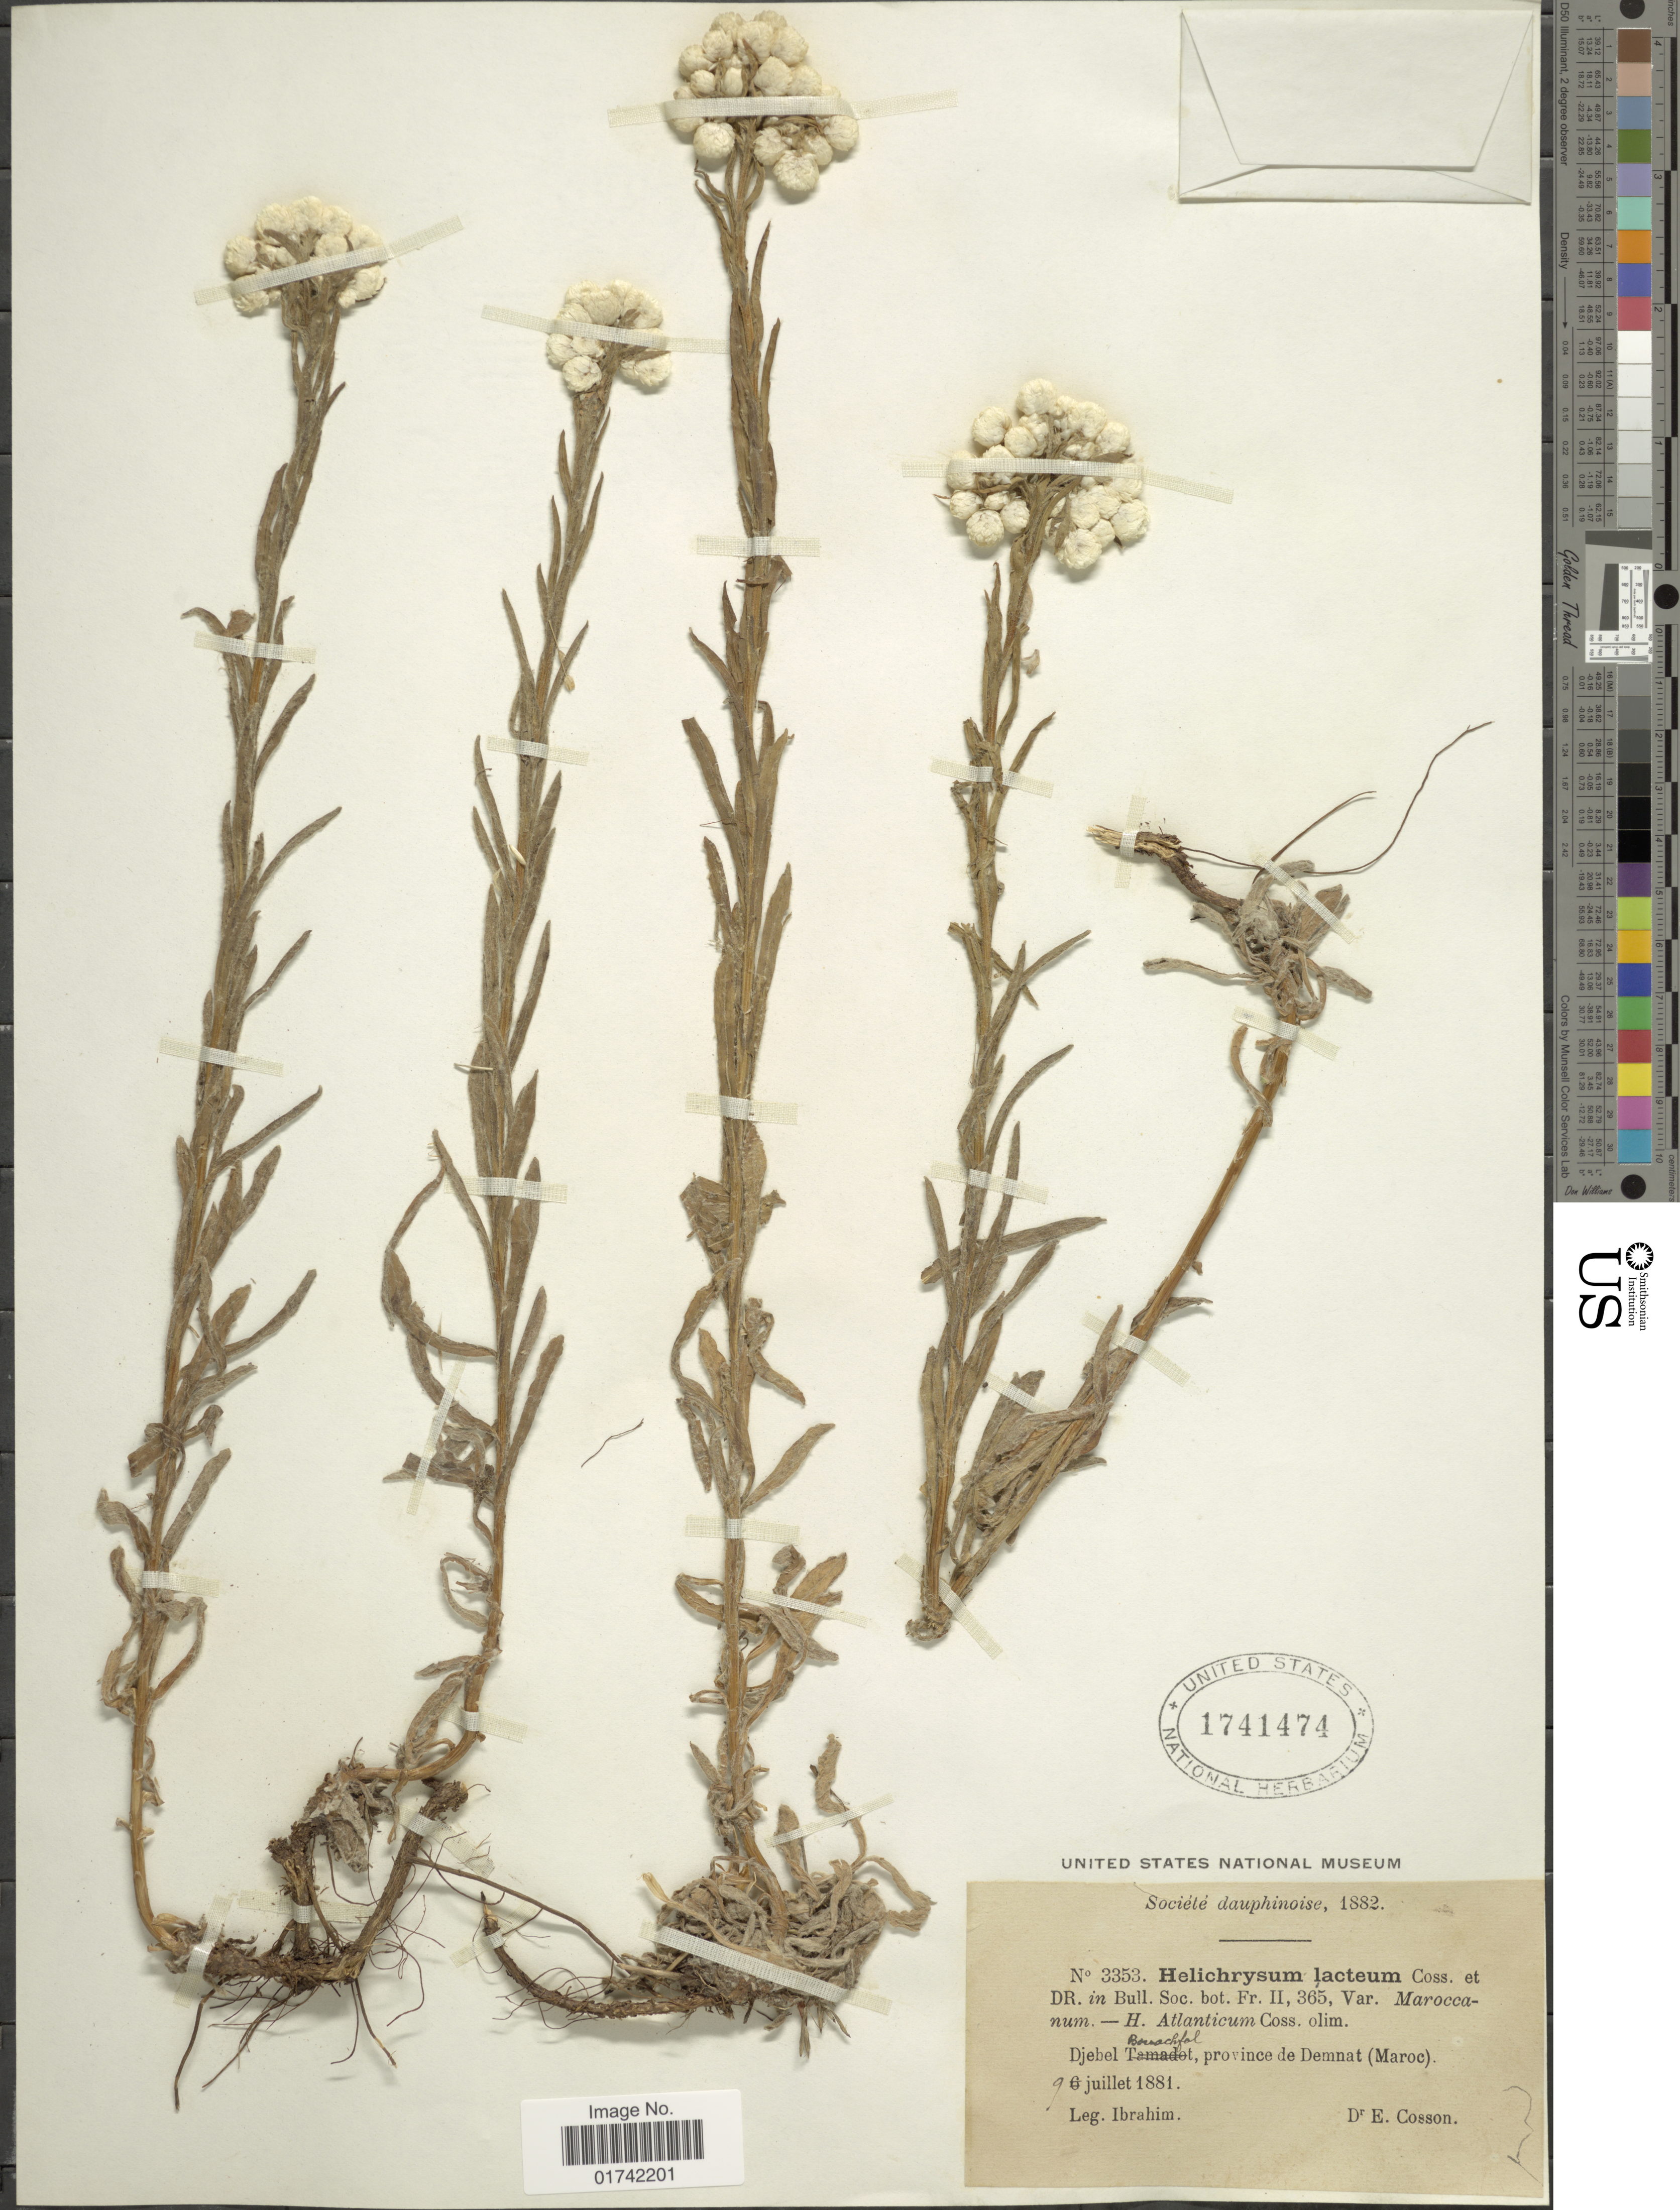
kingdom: Plantae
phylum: Tracheophyta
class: Magnoliopsida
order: Asterales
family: Asteraceae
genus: Helichrysum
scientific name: Helichrysum lacteum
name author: Coss. & Durieu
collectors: -. Ibrahim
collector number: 3353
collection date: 1881-07-09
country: Morocco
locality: Djebel Borsachfal, province de Demnat (Maroc)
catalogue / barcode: US 1741474